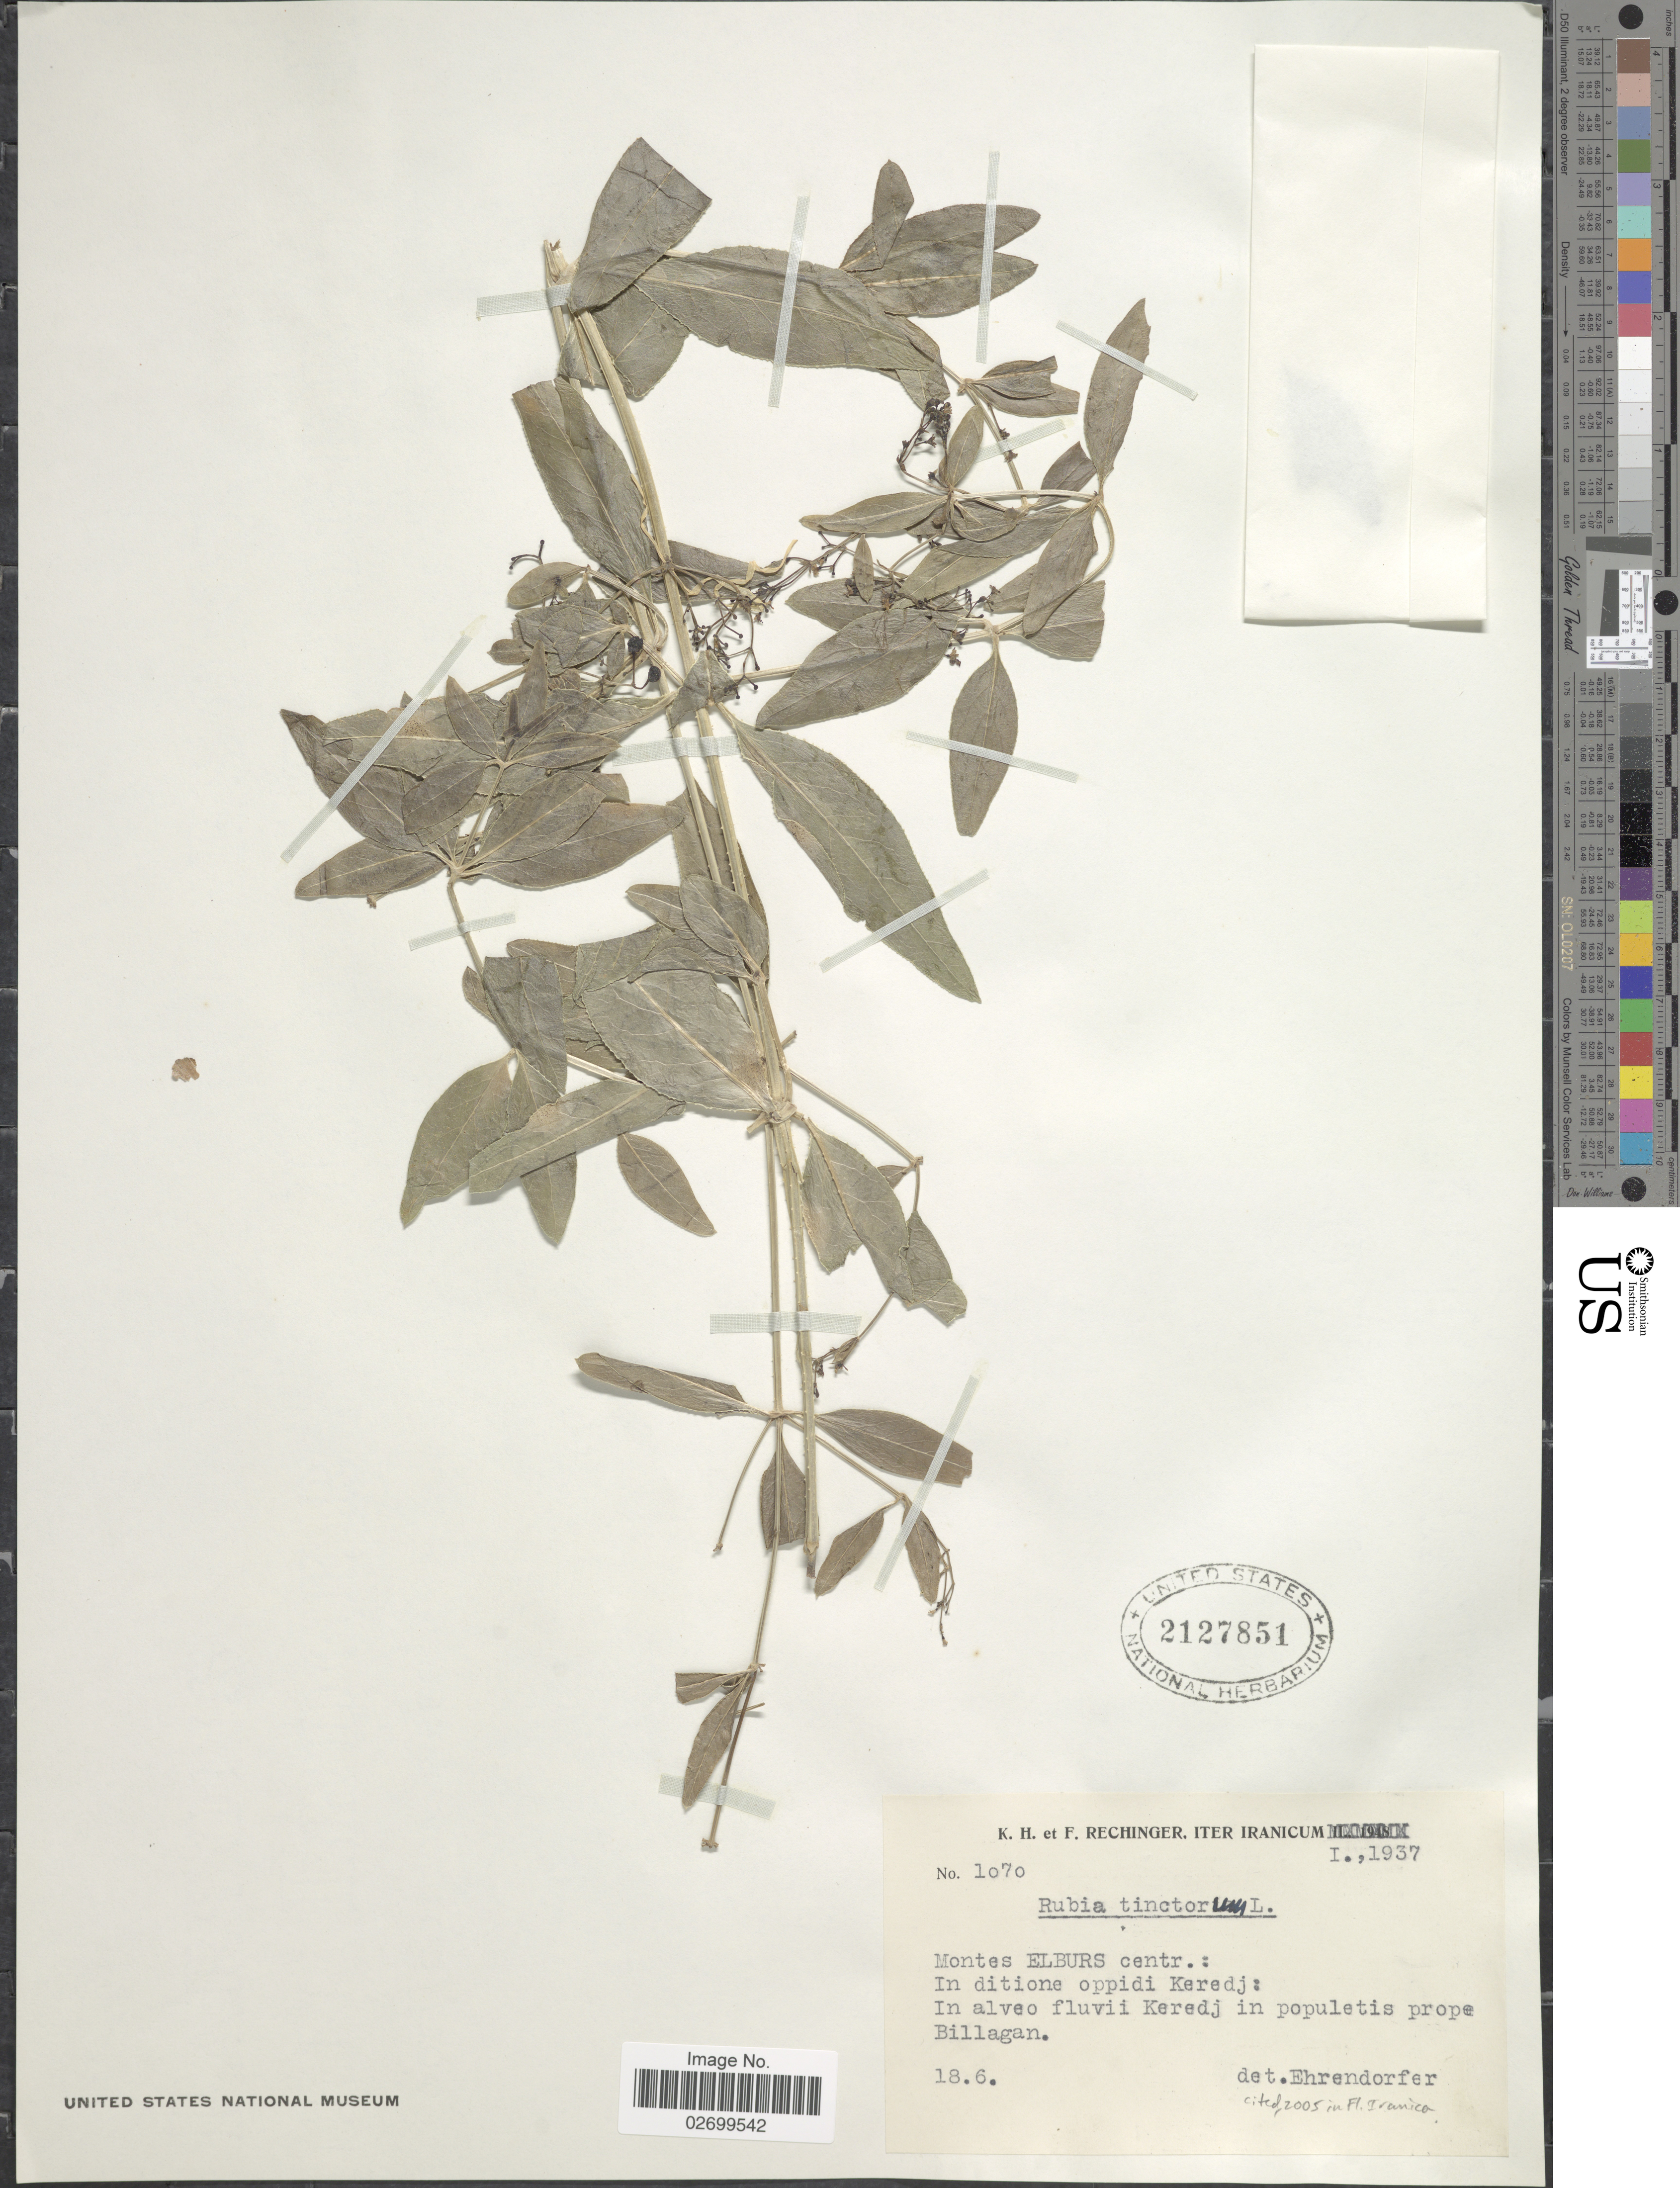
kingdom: Plantae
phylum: Tracheophyta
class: Magnoliopsida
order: Gentianales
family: Rubiaceae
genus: Rubia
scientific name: Rubia tinctorum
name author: L.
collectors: K. H. Rechinger & F. Rechinger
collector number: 1070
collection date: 1937-06-18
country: Iran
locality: Iter Iranicum I, Montes Elburs centr.: in ditione oppidi Keredj: In alveo fluvii Keredj in populetis prope Billagan.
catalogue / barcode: US 2127851